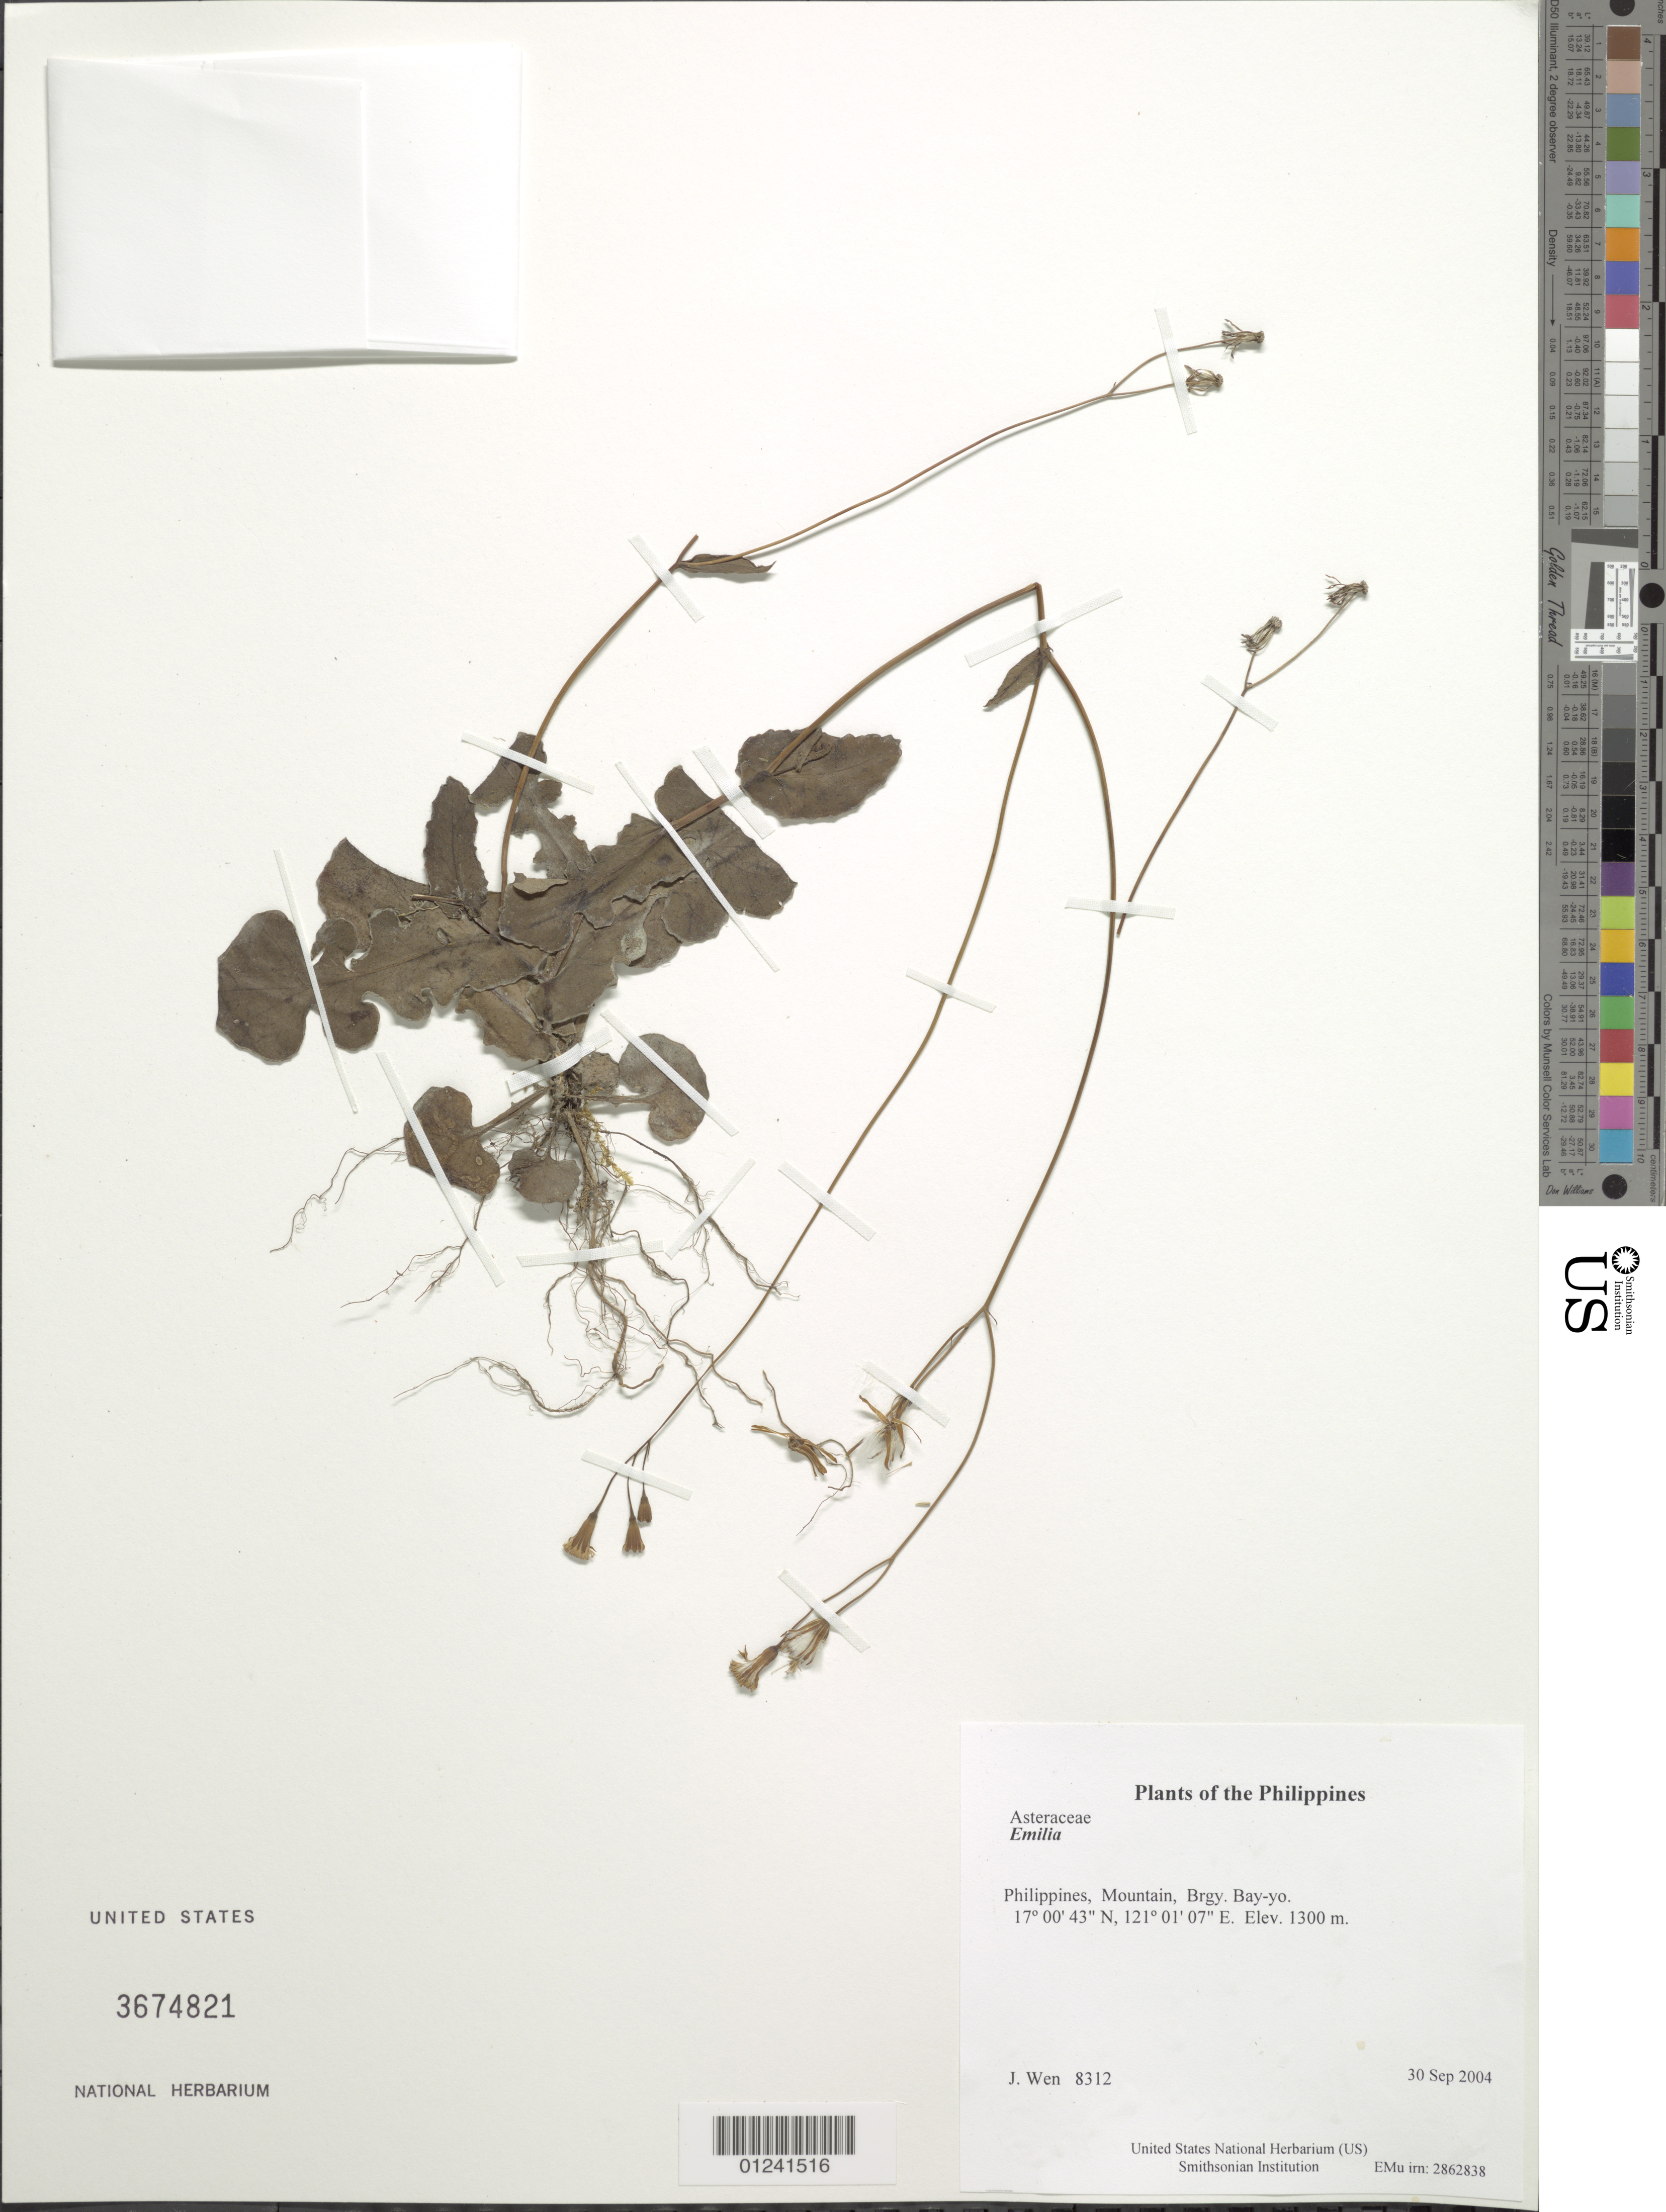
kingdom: Plantae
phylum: Tracheophyta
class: Magnoliopsida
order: Asterales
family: Asteraceae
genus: Emilia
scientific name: Emilia sp.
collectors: J. Wen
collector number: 8312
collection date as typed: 30 Sep 2004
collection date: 2004-09-30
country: Philippines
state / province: Cordillera (Administrative Region)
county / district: Mountain province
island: Luzon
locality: Brgy. Bay-yo.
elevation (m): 1300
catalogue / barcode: US 3674821